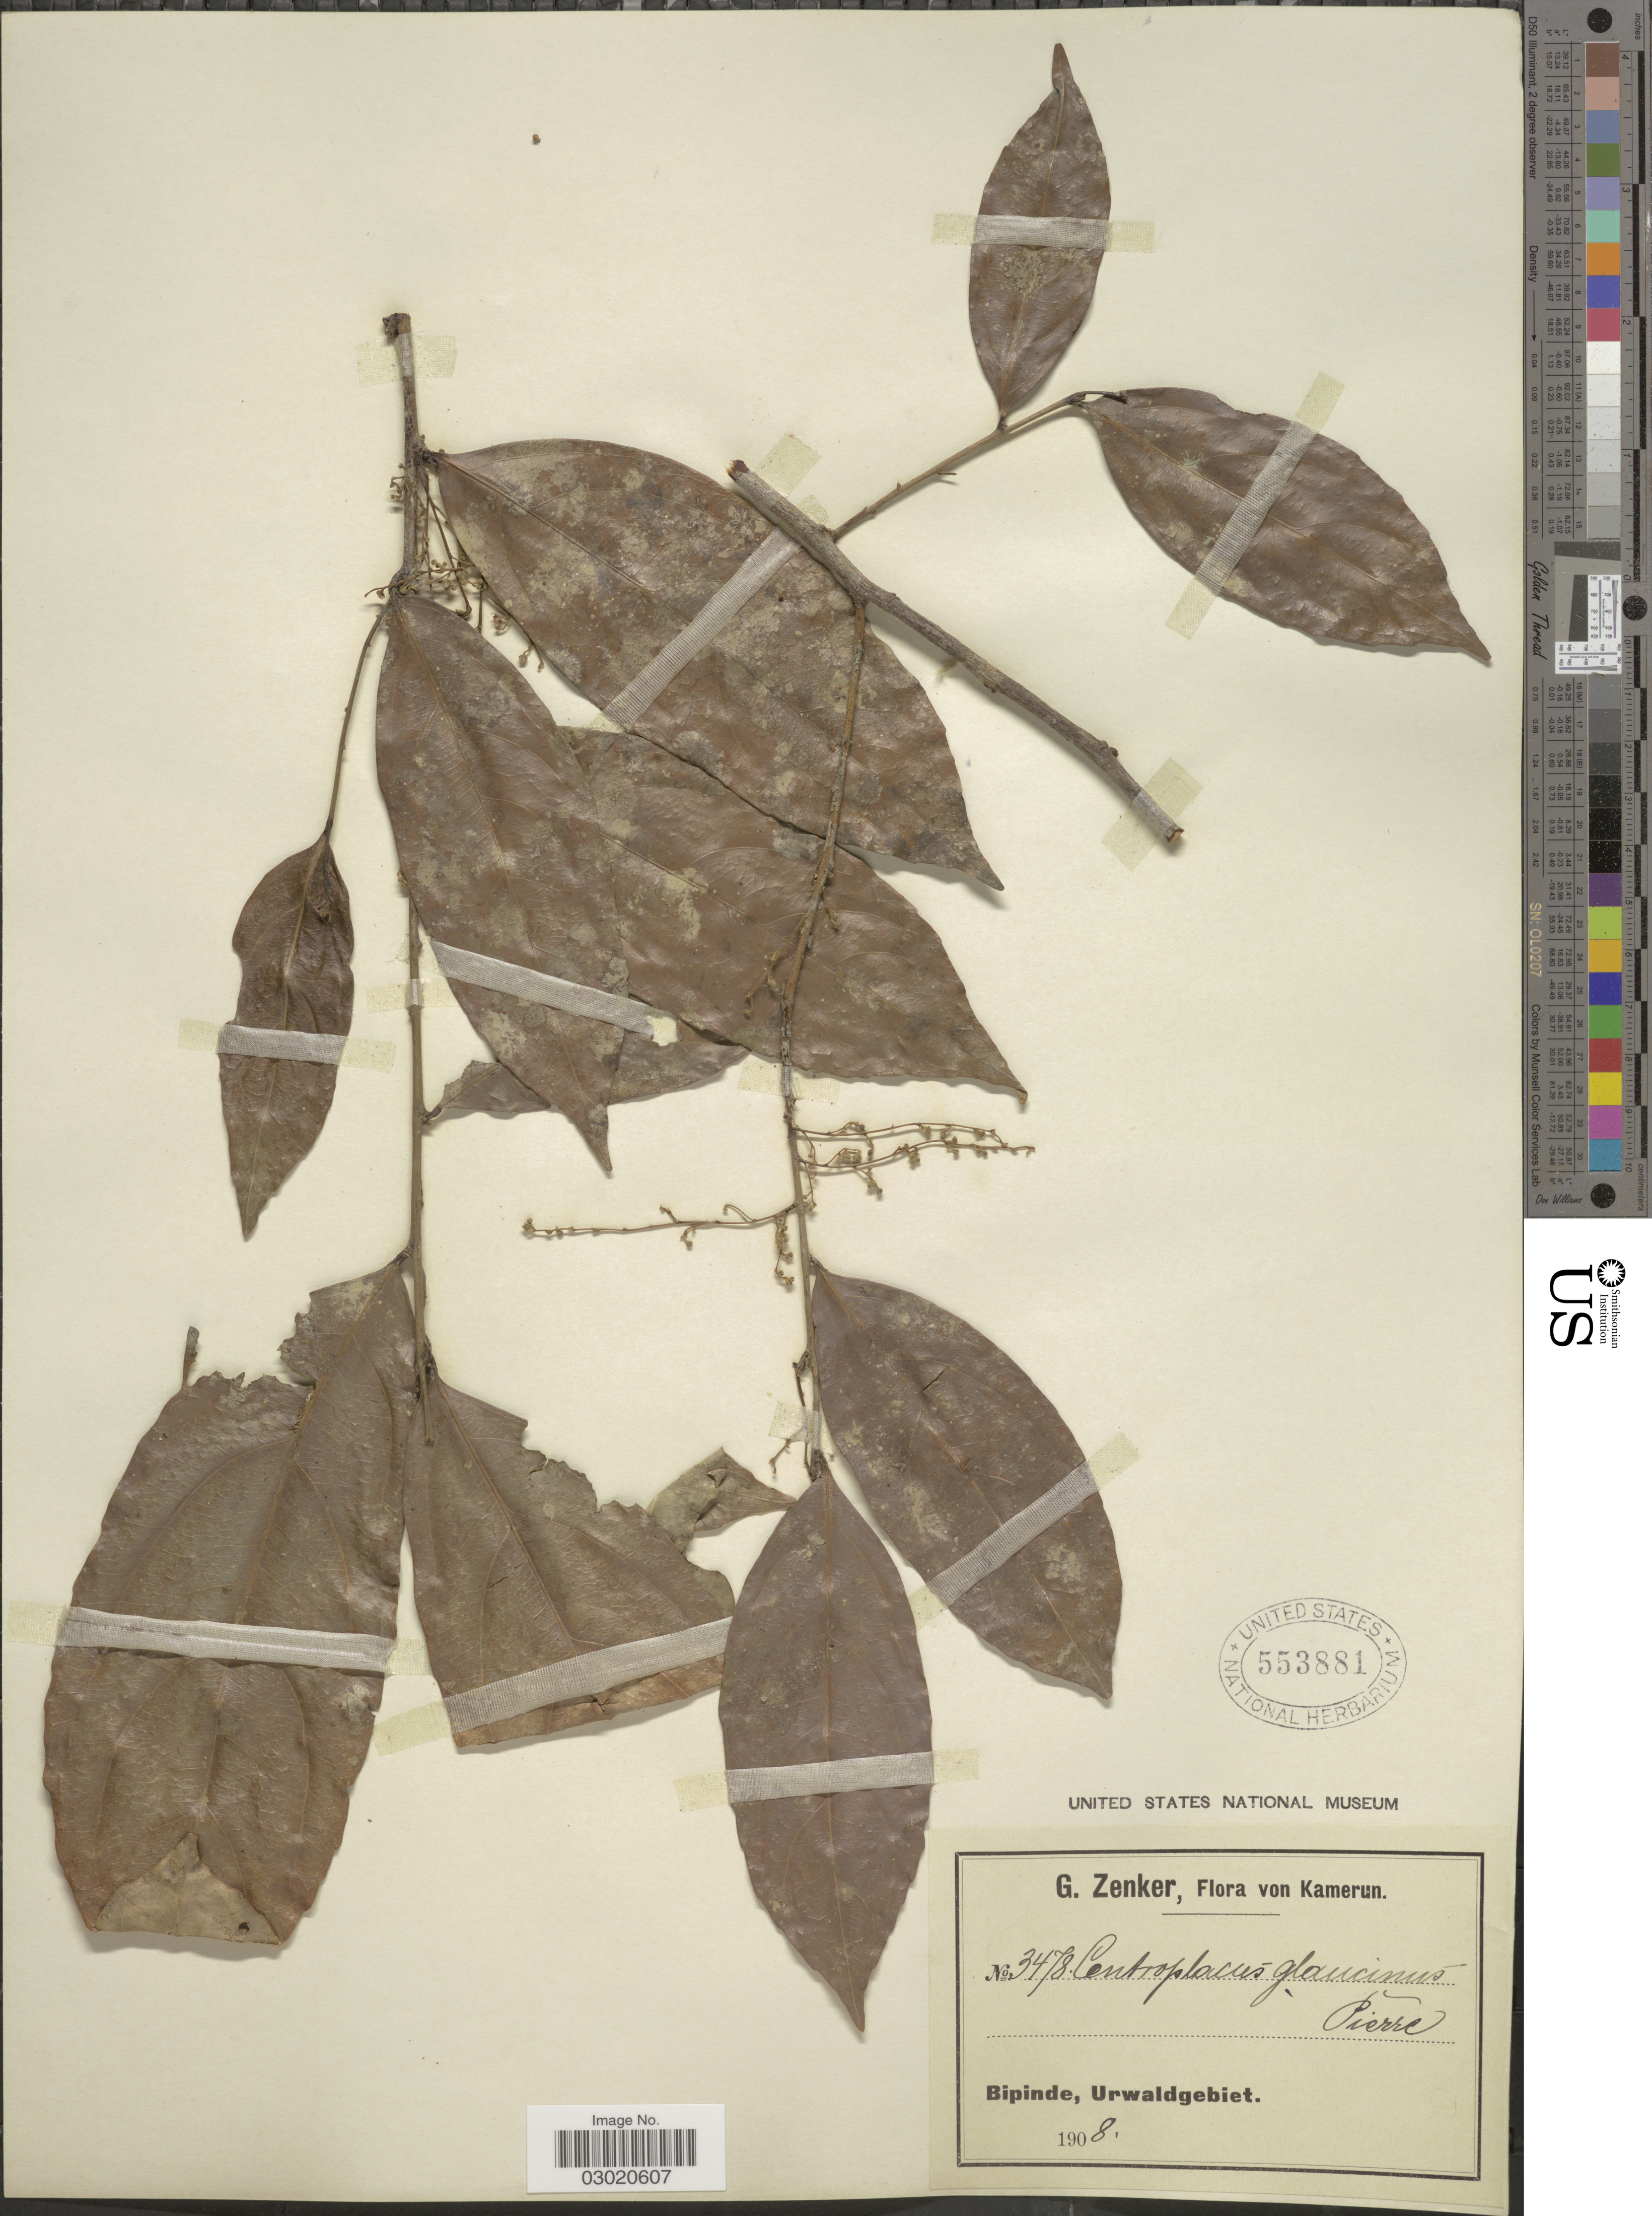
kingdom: Plantae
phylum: Tracheophyta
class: Magnoliopsida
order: Malpighiales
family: Centroplacaceae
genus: Centroplacus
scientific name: Centroplacus glaucinus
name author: Pierre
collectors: G. A. Zenker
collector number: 3478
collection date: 1908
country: Cameroon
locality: Kamerun, Bipinde, Urwaldgebiet.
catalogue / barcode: US 553881